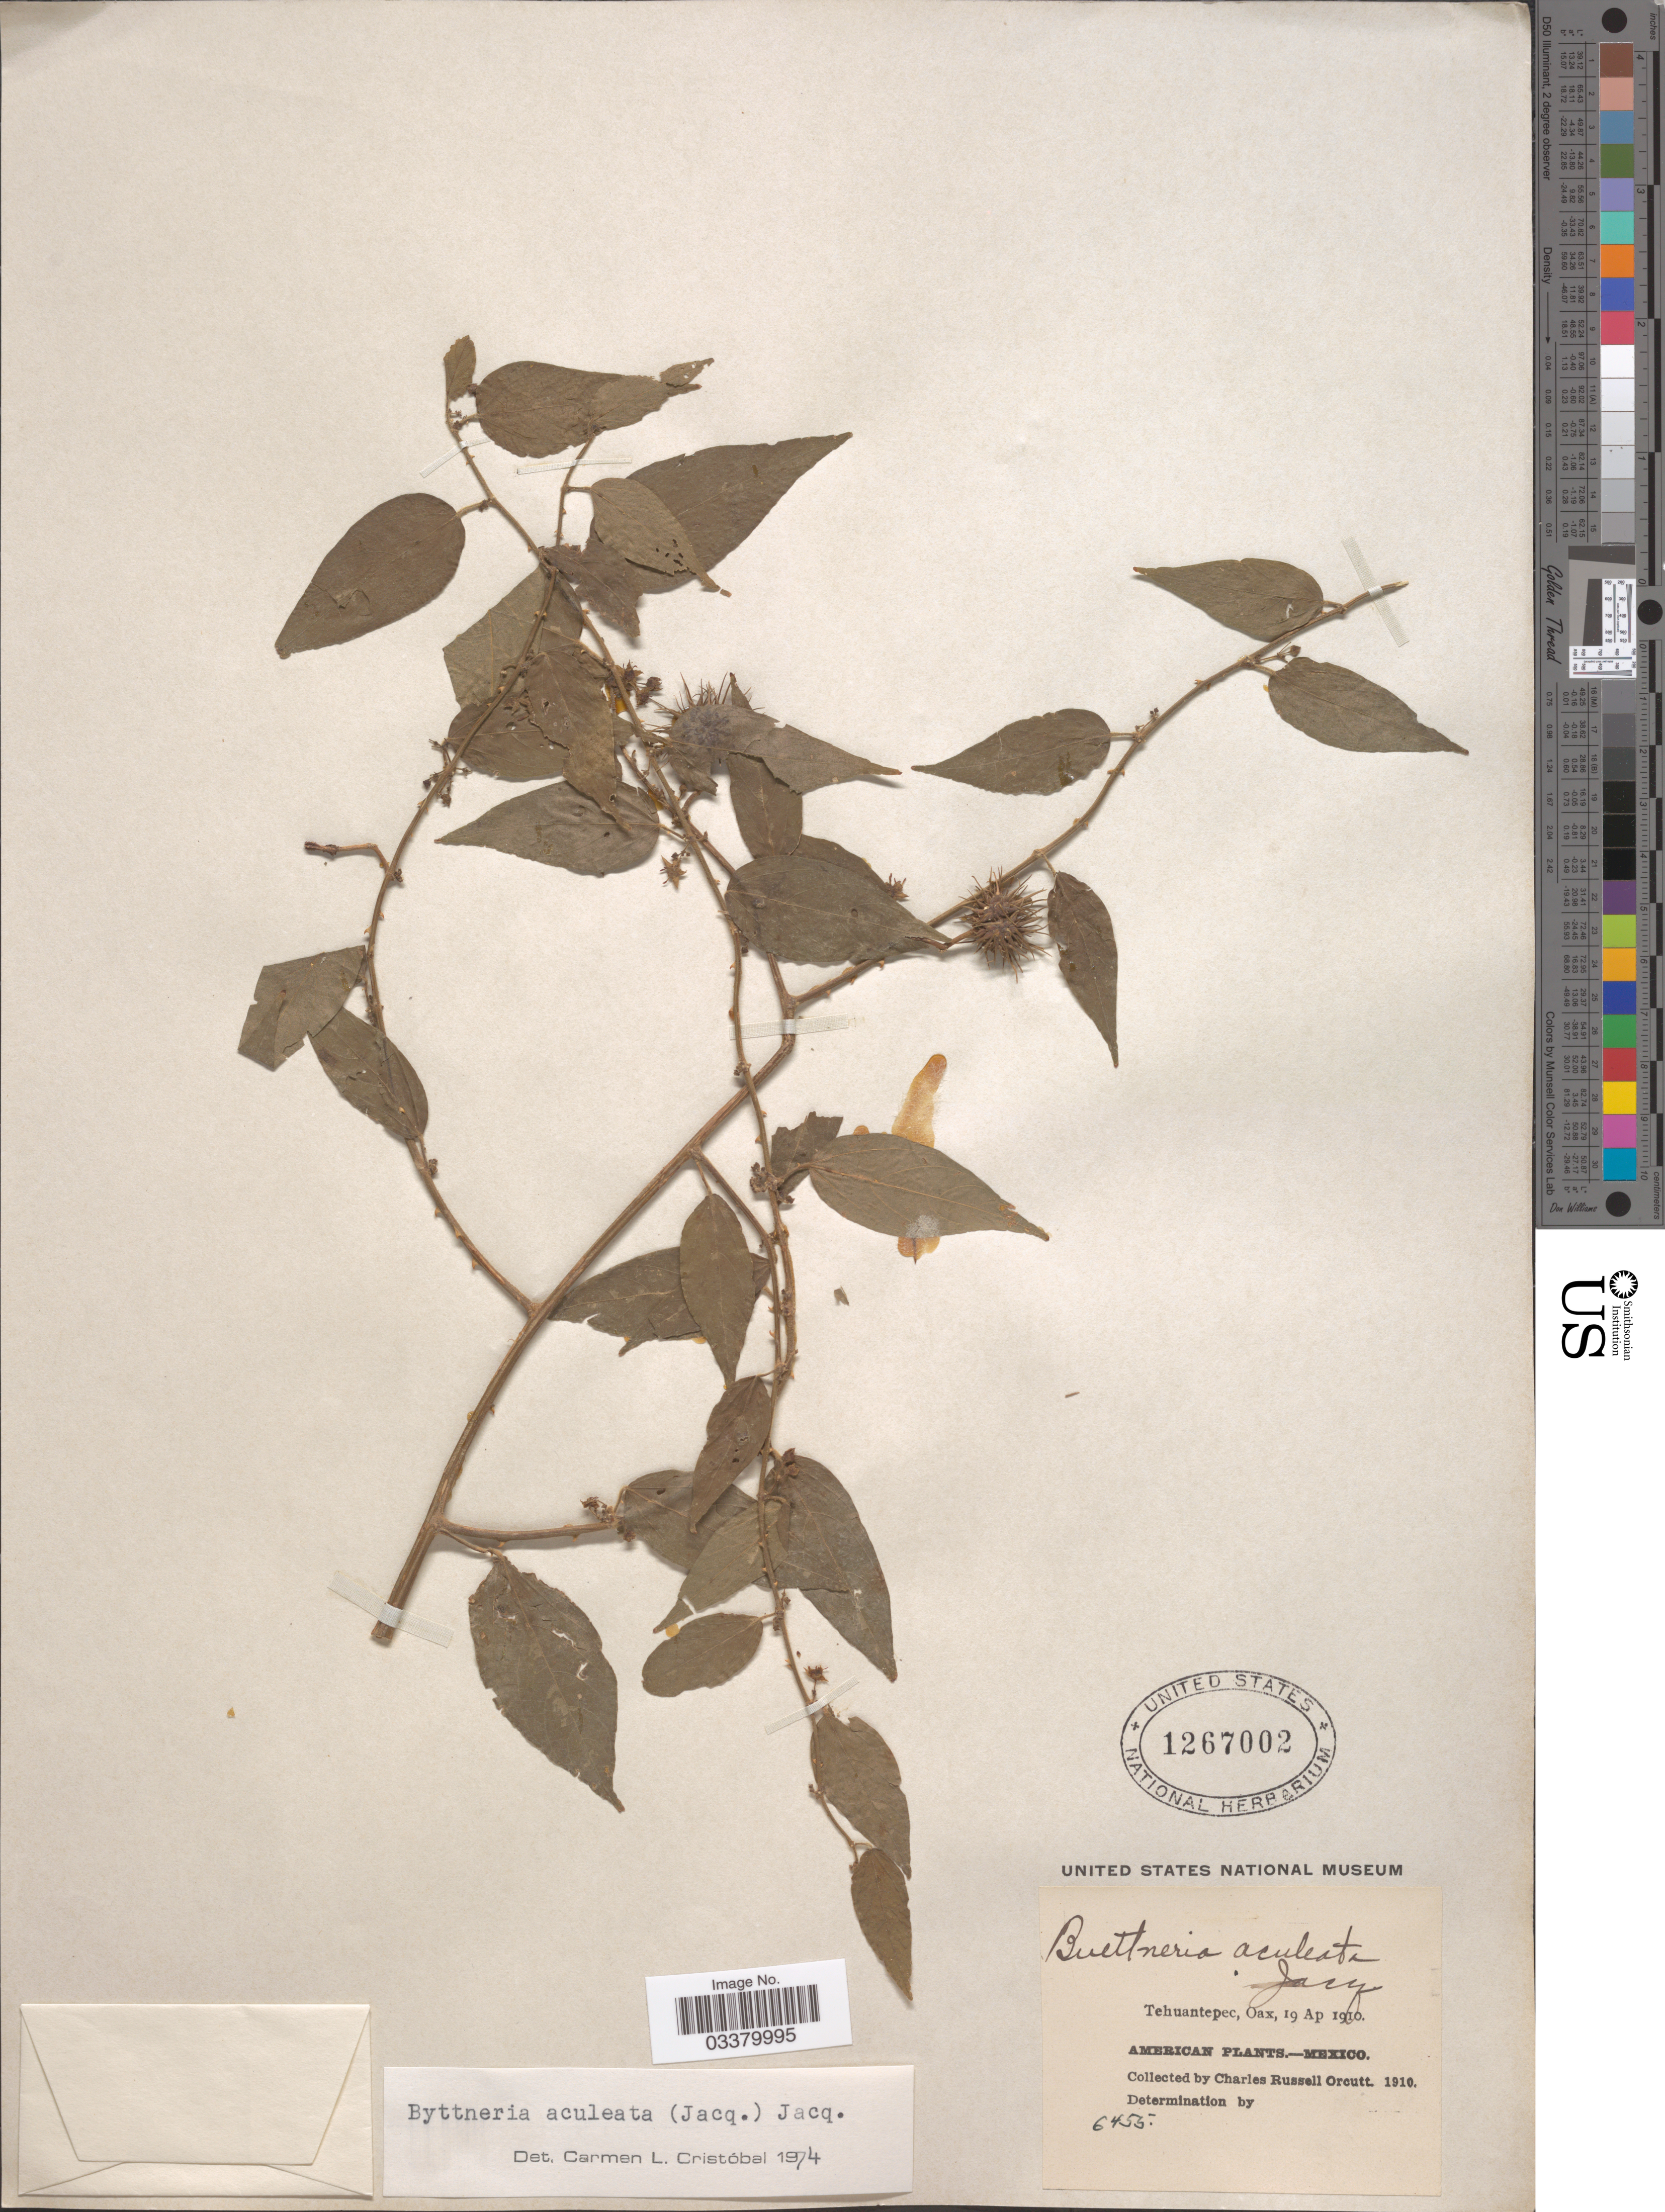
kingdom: Plantae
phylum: Tracheophyta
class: Magnoliopsida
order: Malvales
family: Malvaceae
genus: Byttneria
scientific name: Byttneria aculeata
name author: (Jacq.) Jacq.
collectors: C. R. Orcutt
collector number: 6455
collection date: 1910-04-19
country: Mexico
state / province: Oaxaca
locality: Tehuantepec.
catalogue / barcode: US 1267002